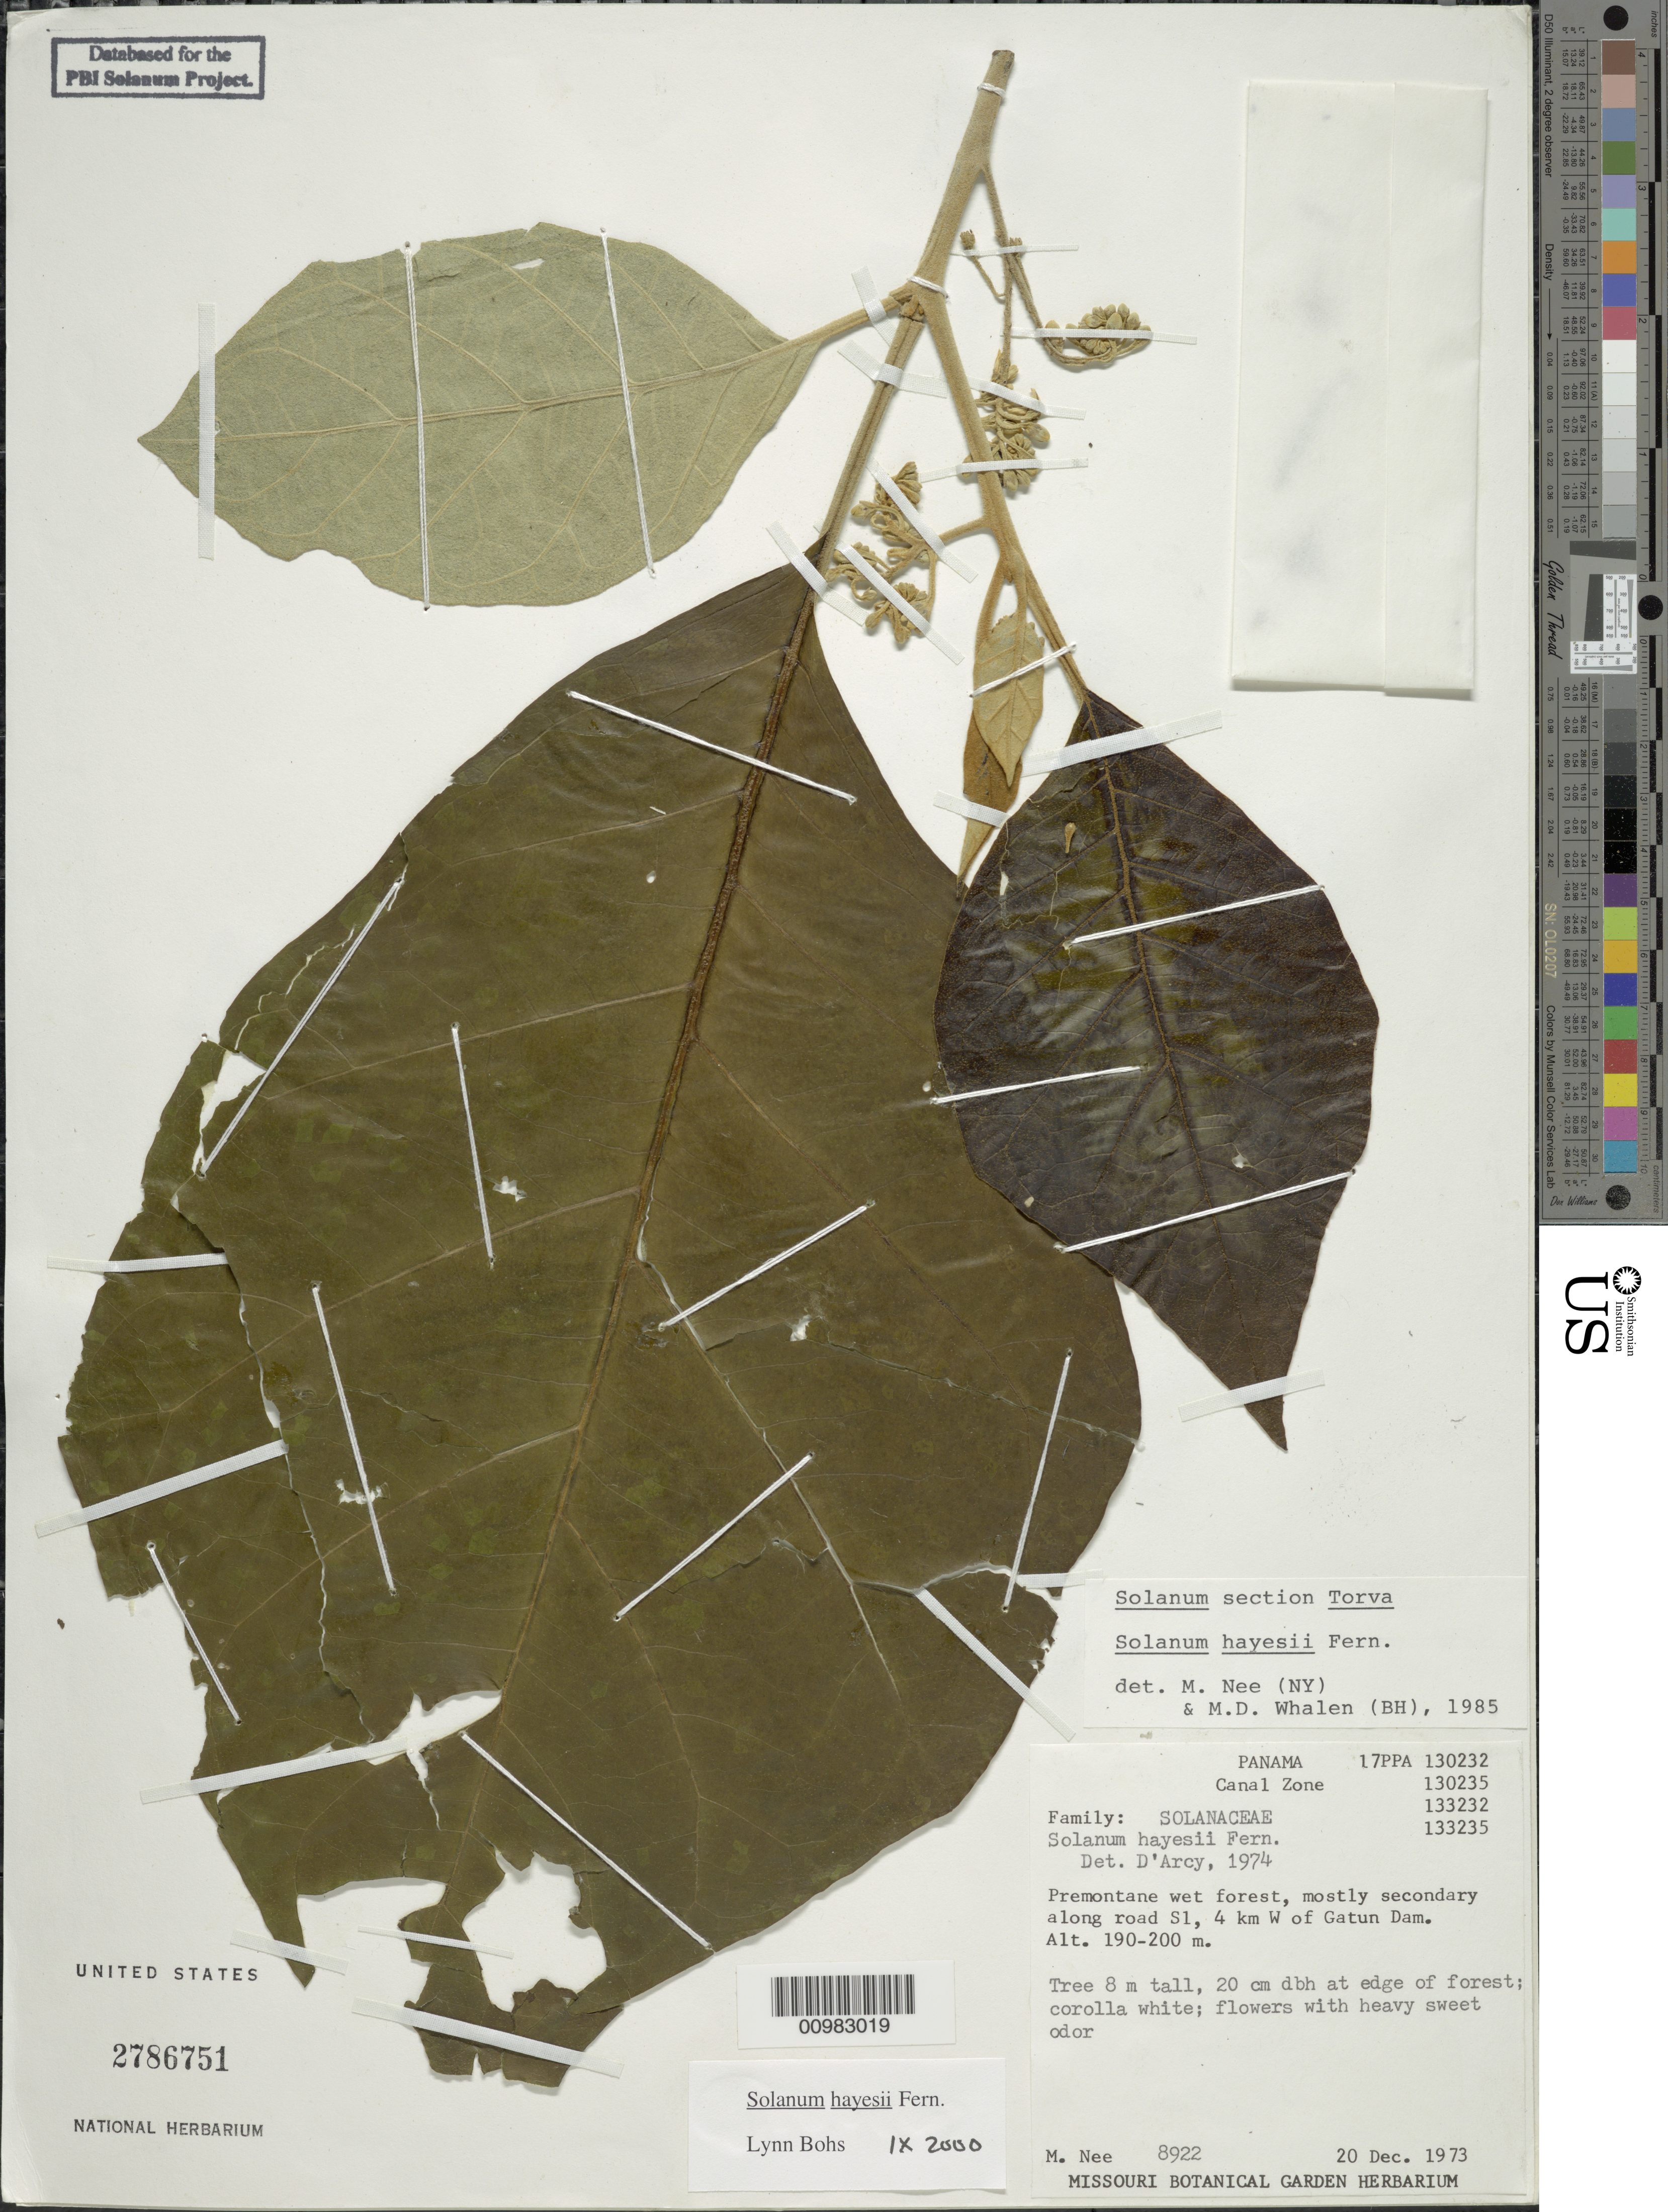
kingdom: Plantae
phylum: Tracheophyta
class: Magnoliopsida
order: Solanales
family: Solanaceae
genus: Solanum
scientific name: Solanum hayesii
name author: Fernald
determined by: Bohs, L. A.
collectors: M. Nee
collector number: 8922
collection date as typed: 20 Dec 1973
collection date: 1973-12-20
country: Panama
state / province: Colón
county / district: Canal Zone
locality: Along road S1, 4 km W of Gatun Dam.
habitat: Premontane wet forest, mostly secondary.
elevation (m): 190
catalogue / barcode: US 2786751